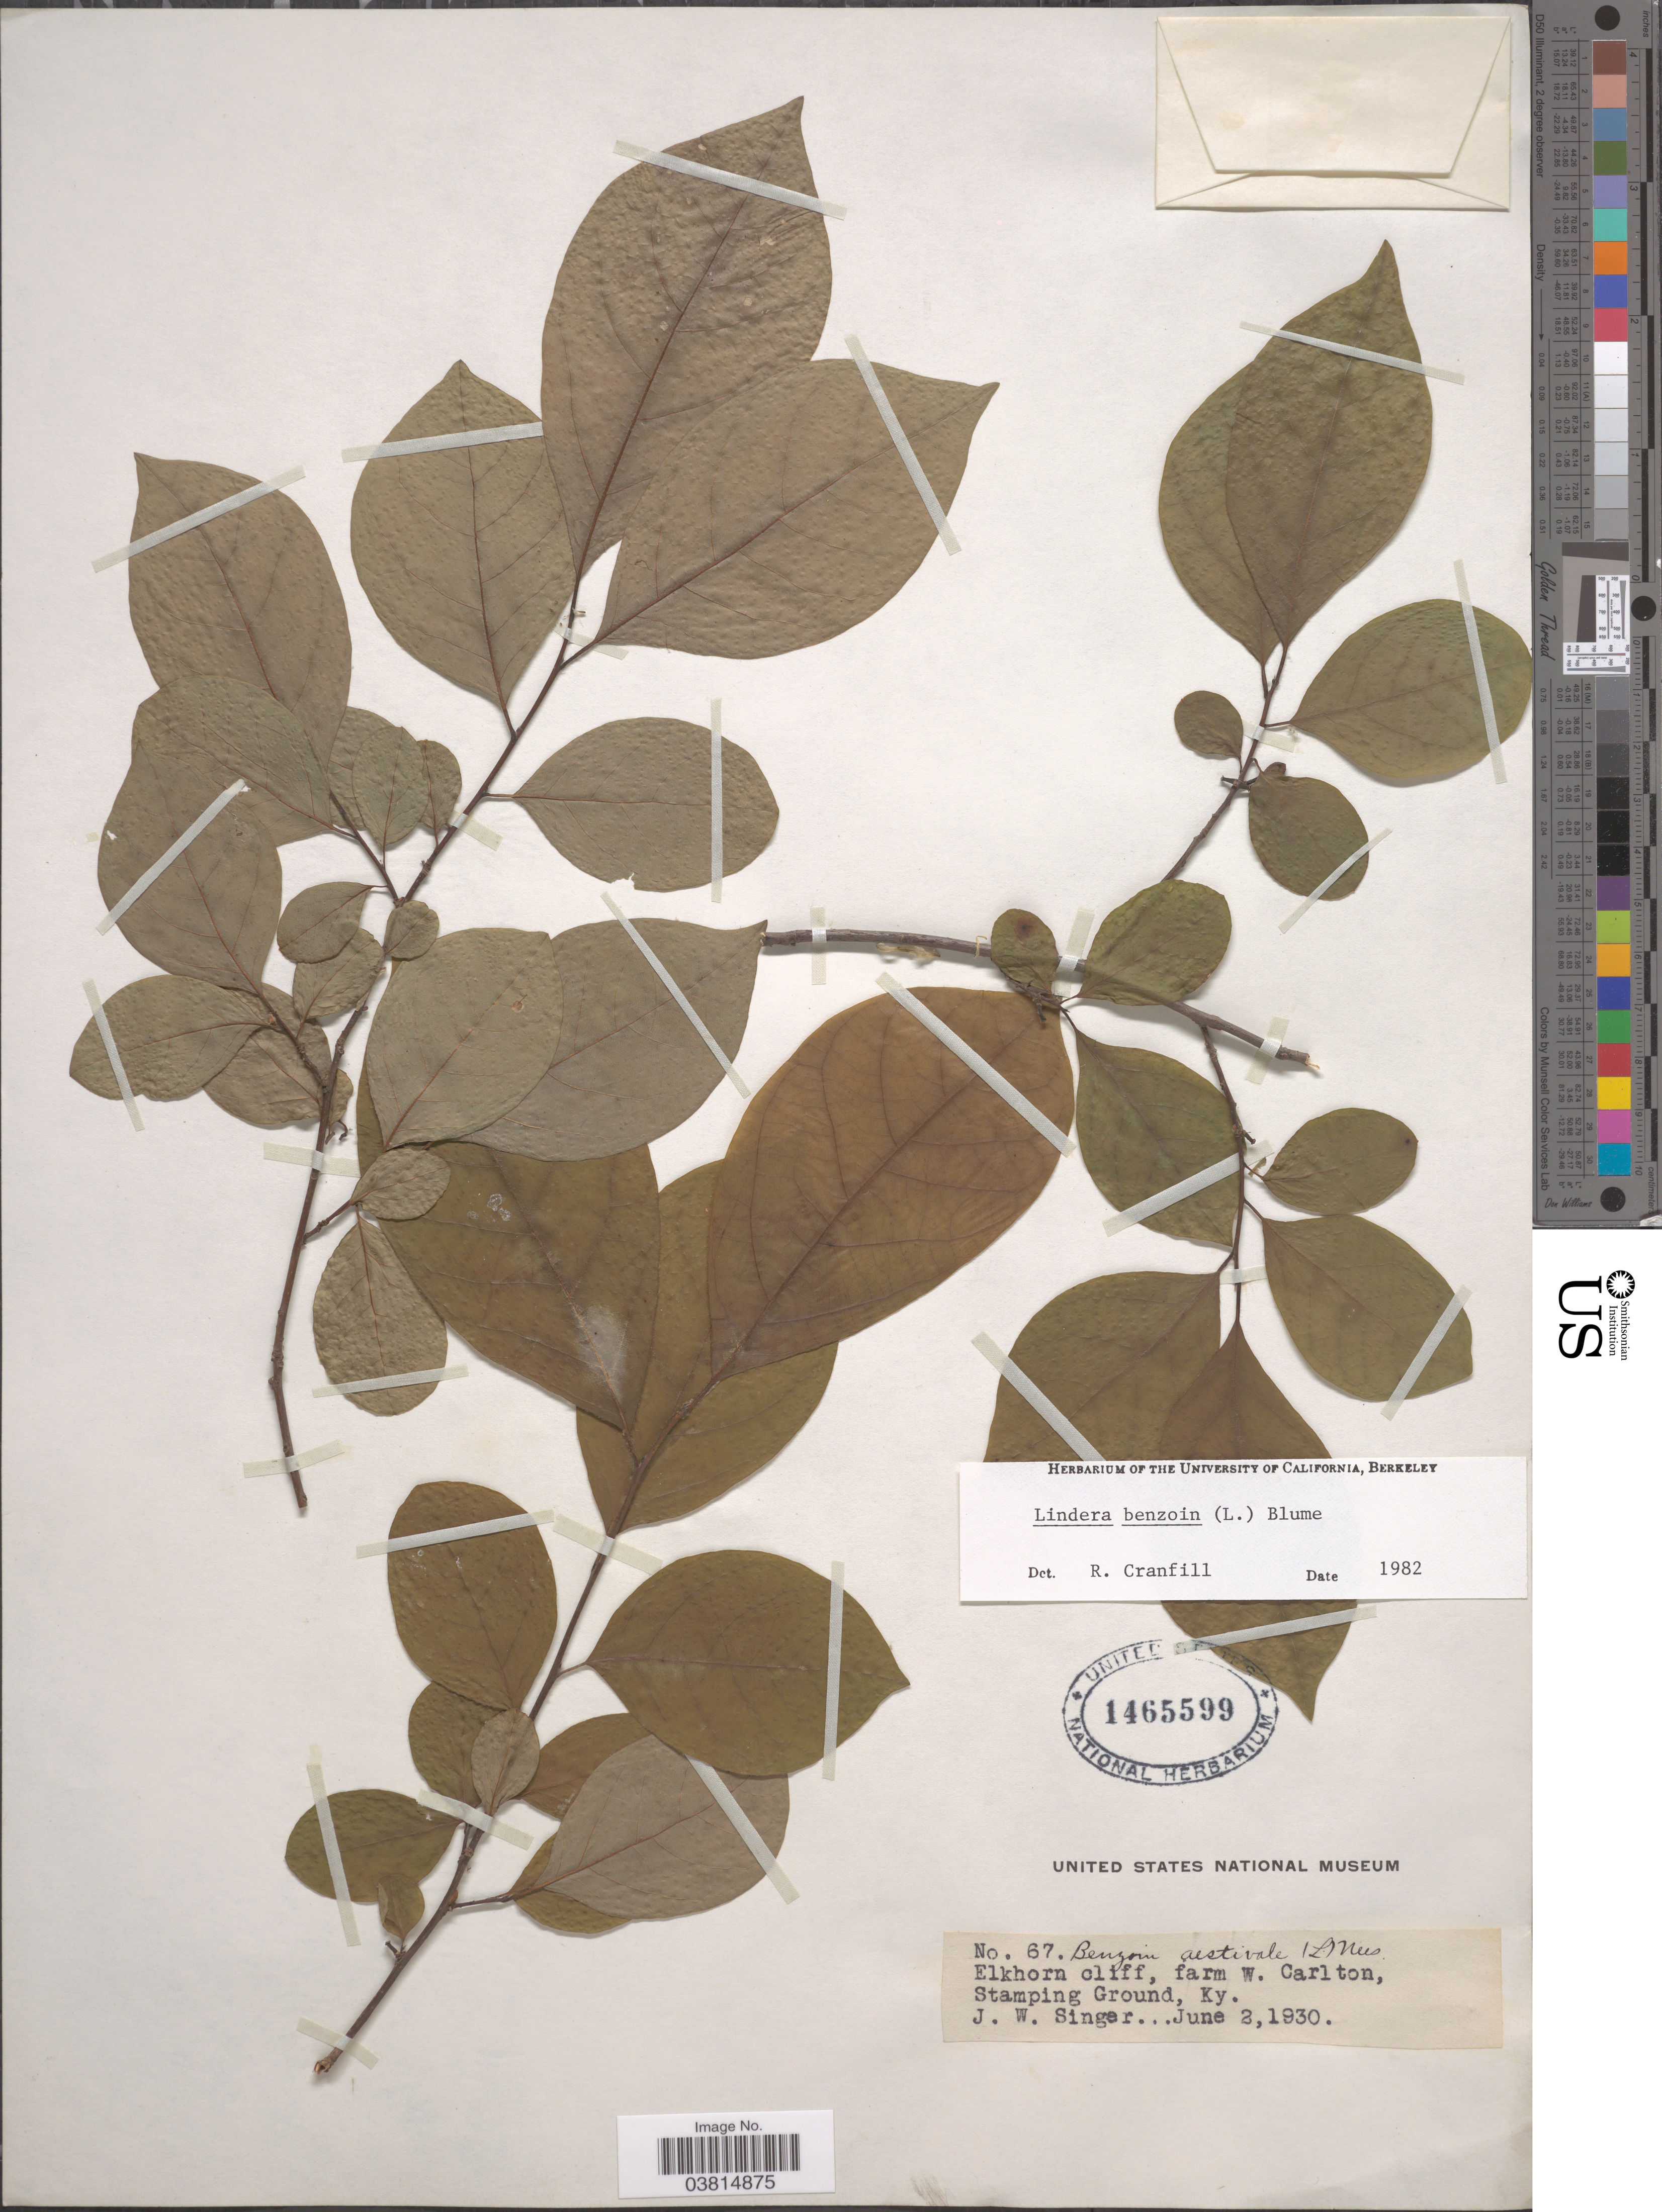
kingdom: Plantae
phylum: Tracheophyta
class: Magnoliopsida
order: Laurales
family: Lauraceae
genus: Lindera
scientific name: Lindera benzoin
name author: (L.) Blume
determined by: Cranfill, R.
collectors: J. EW. Singer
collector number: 67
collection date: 1930-06-02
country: United States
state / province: Kentucky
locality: Elkhorn cliff, farm W. Carlton, Stamping Ground.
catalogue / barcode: US 1465599